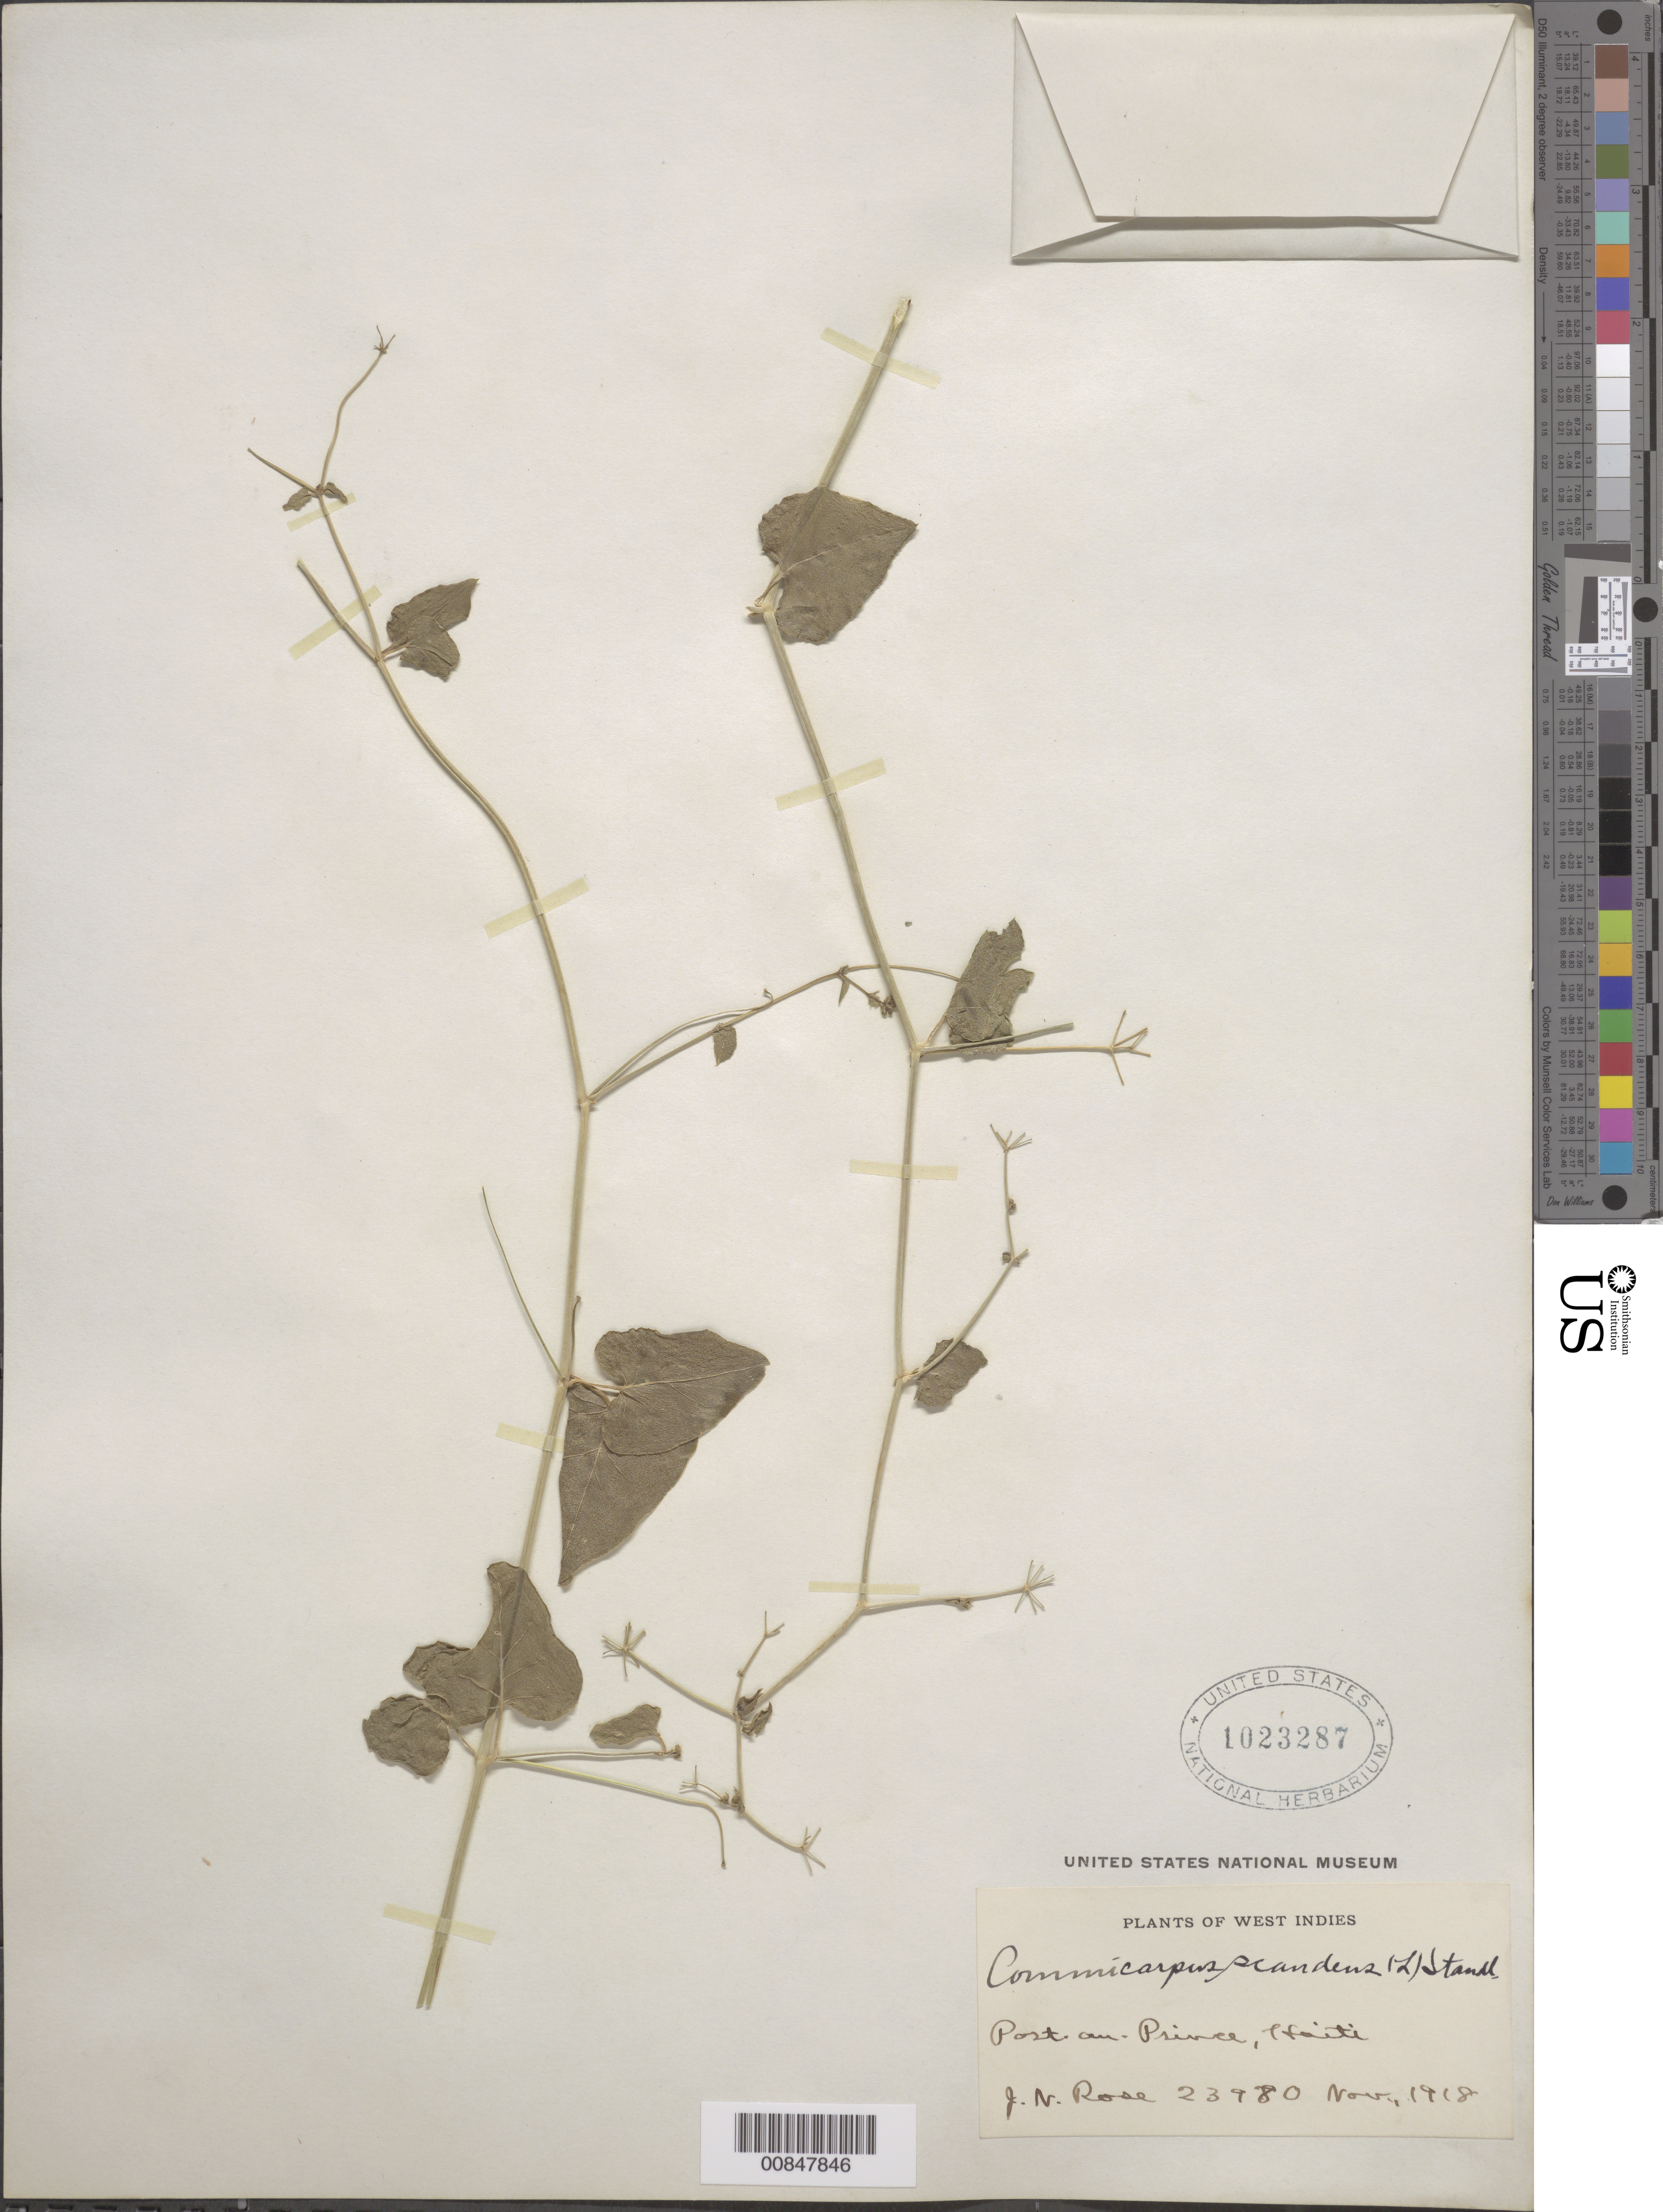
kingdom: Plantae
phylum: Tracheophyta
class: Magnoliopsida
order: Caryophyllales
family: Nyctaginaceae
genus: Boerhavia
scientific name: Boerhavia scandens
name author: L.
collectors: J. N. Rose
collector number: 23980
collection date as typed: Nov 1918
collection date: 1918-11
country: Haiti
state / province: Óuest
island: Hispaniola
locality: Port au Prince.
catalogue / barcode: US 1023287